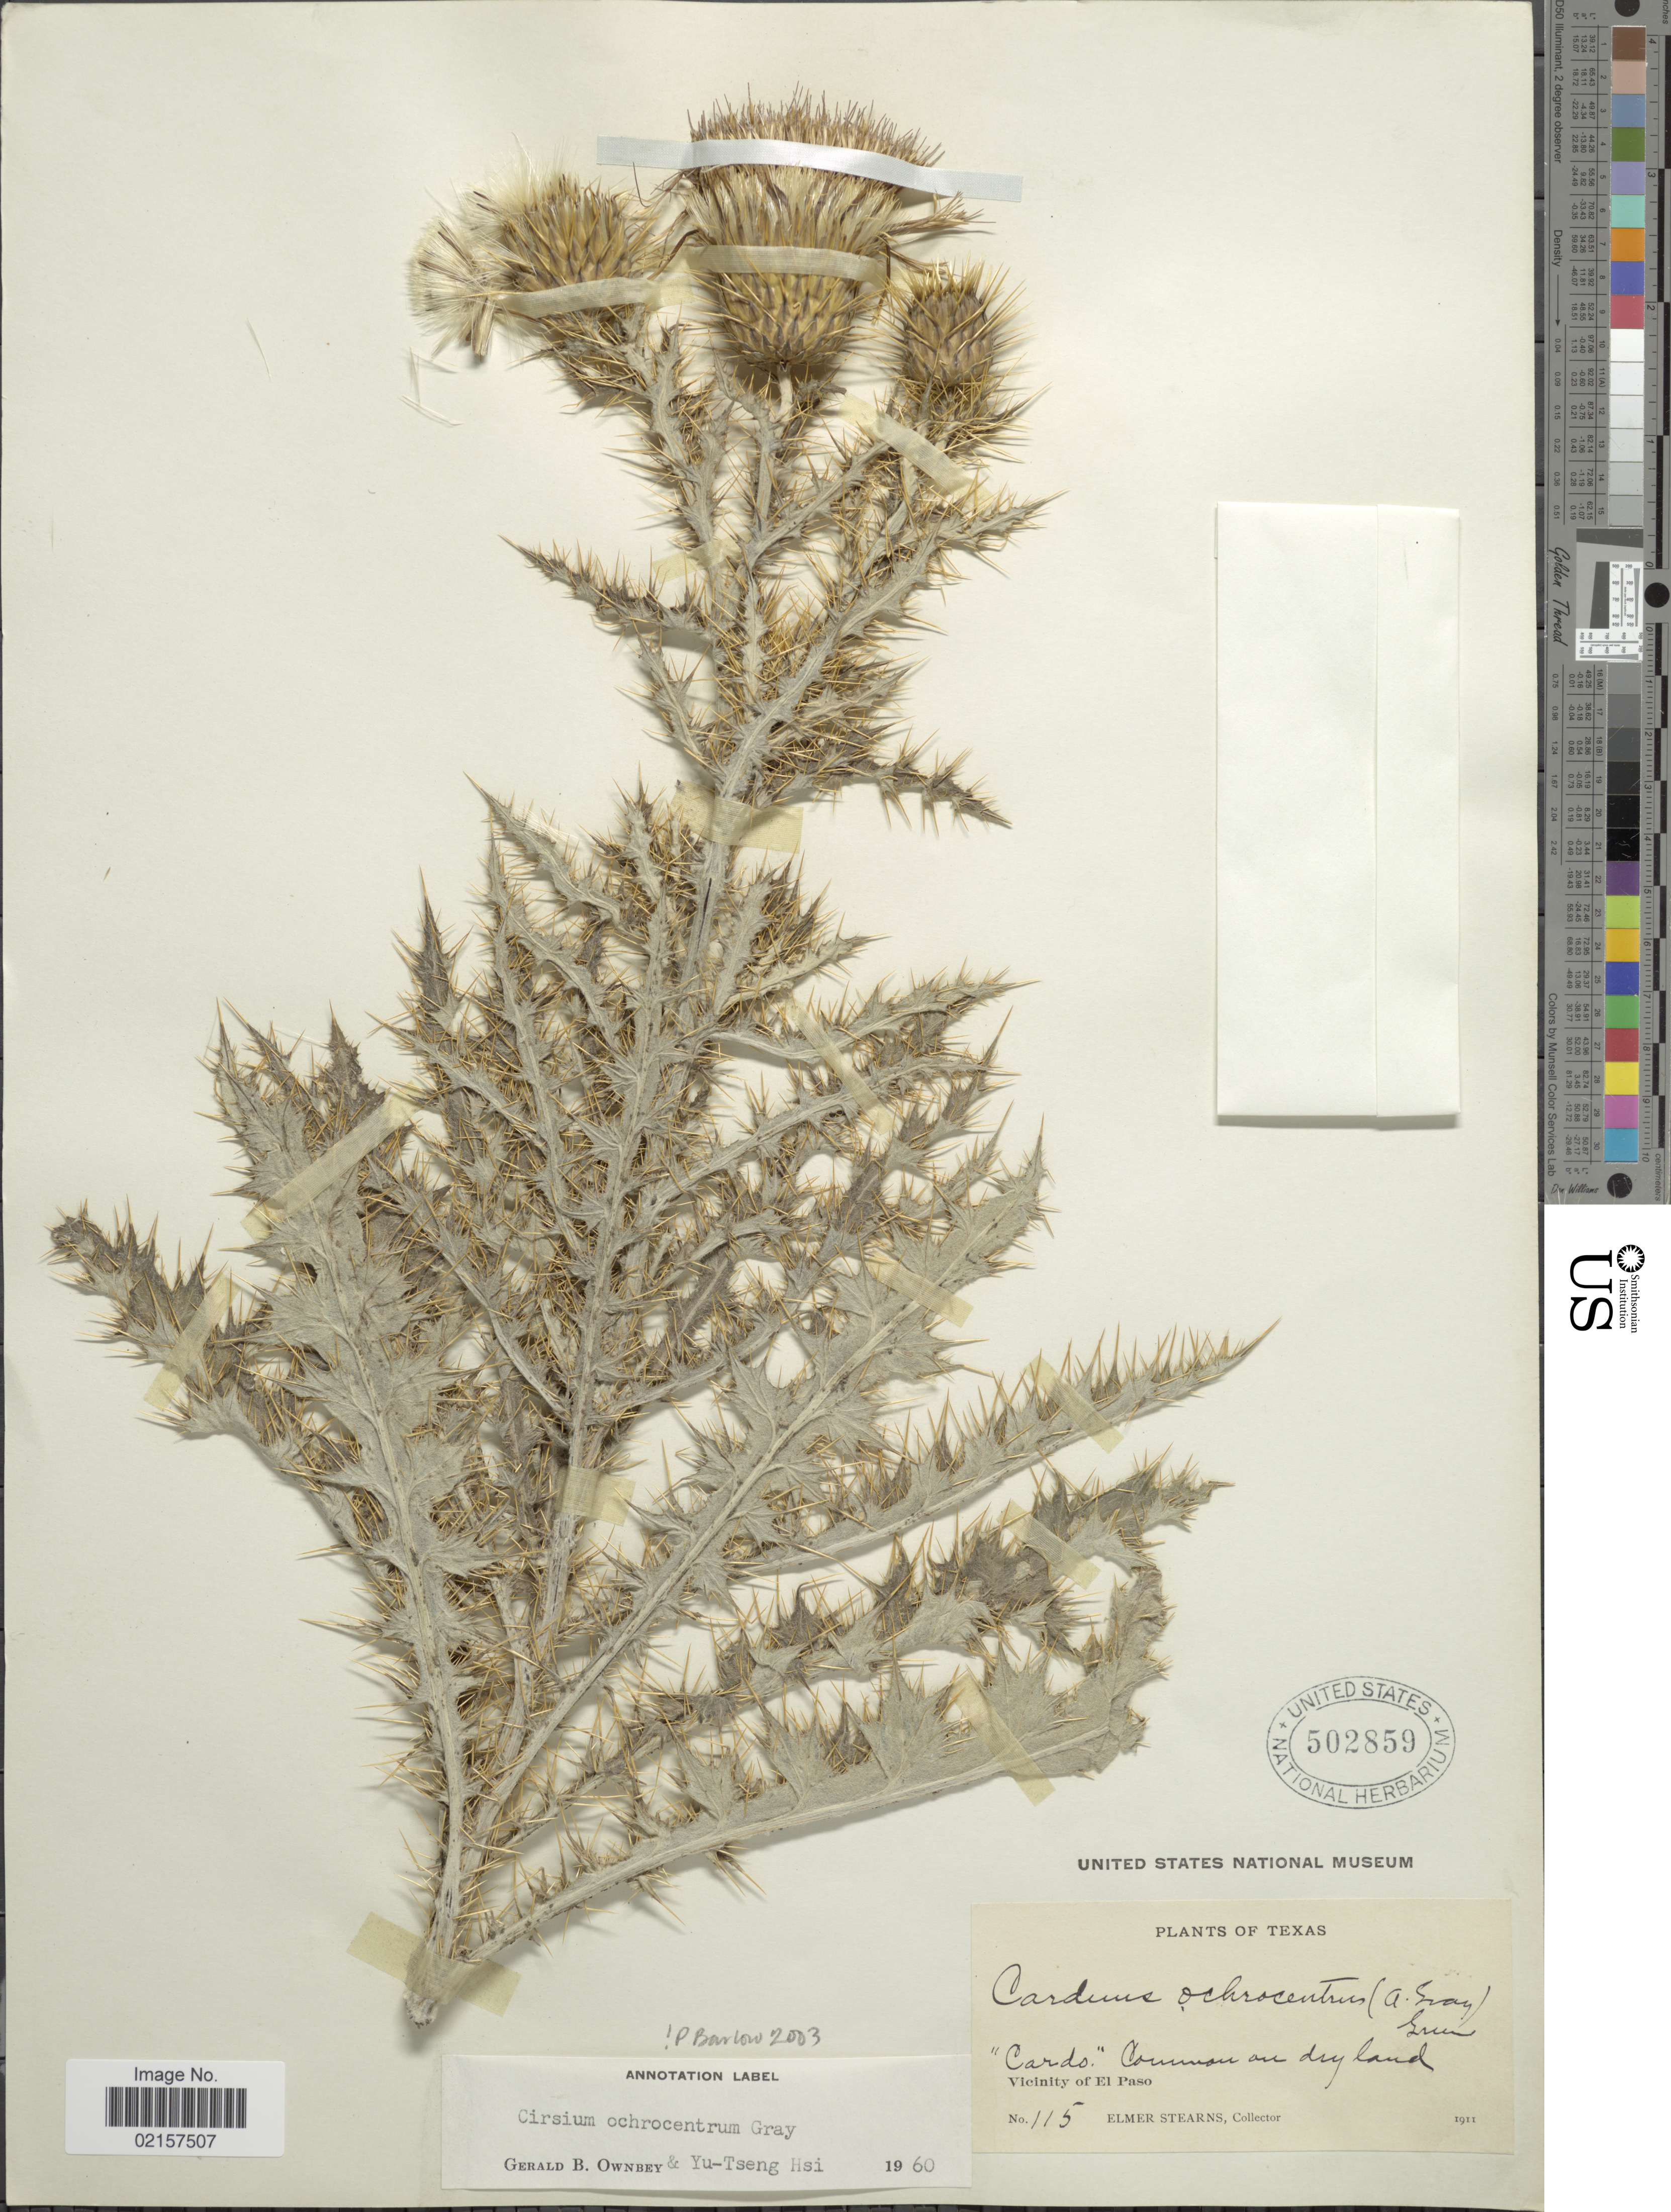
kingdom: Plantae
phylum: Tracheophyta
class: Magnoliopsida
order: Asterales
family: Asteraceae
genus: Cirsium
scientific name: Cirsium ochrocentrum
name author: A. Gray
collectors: E. Stearns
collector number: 115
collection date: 1911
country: United States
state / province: Texas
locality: Cardo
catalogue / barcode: US 502859